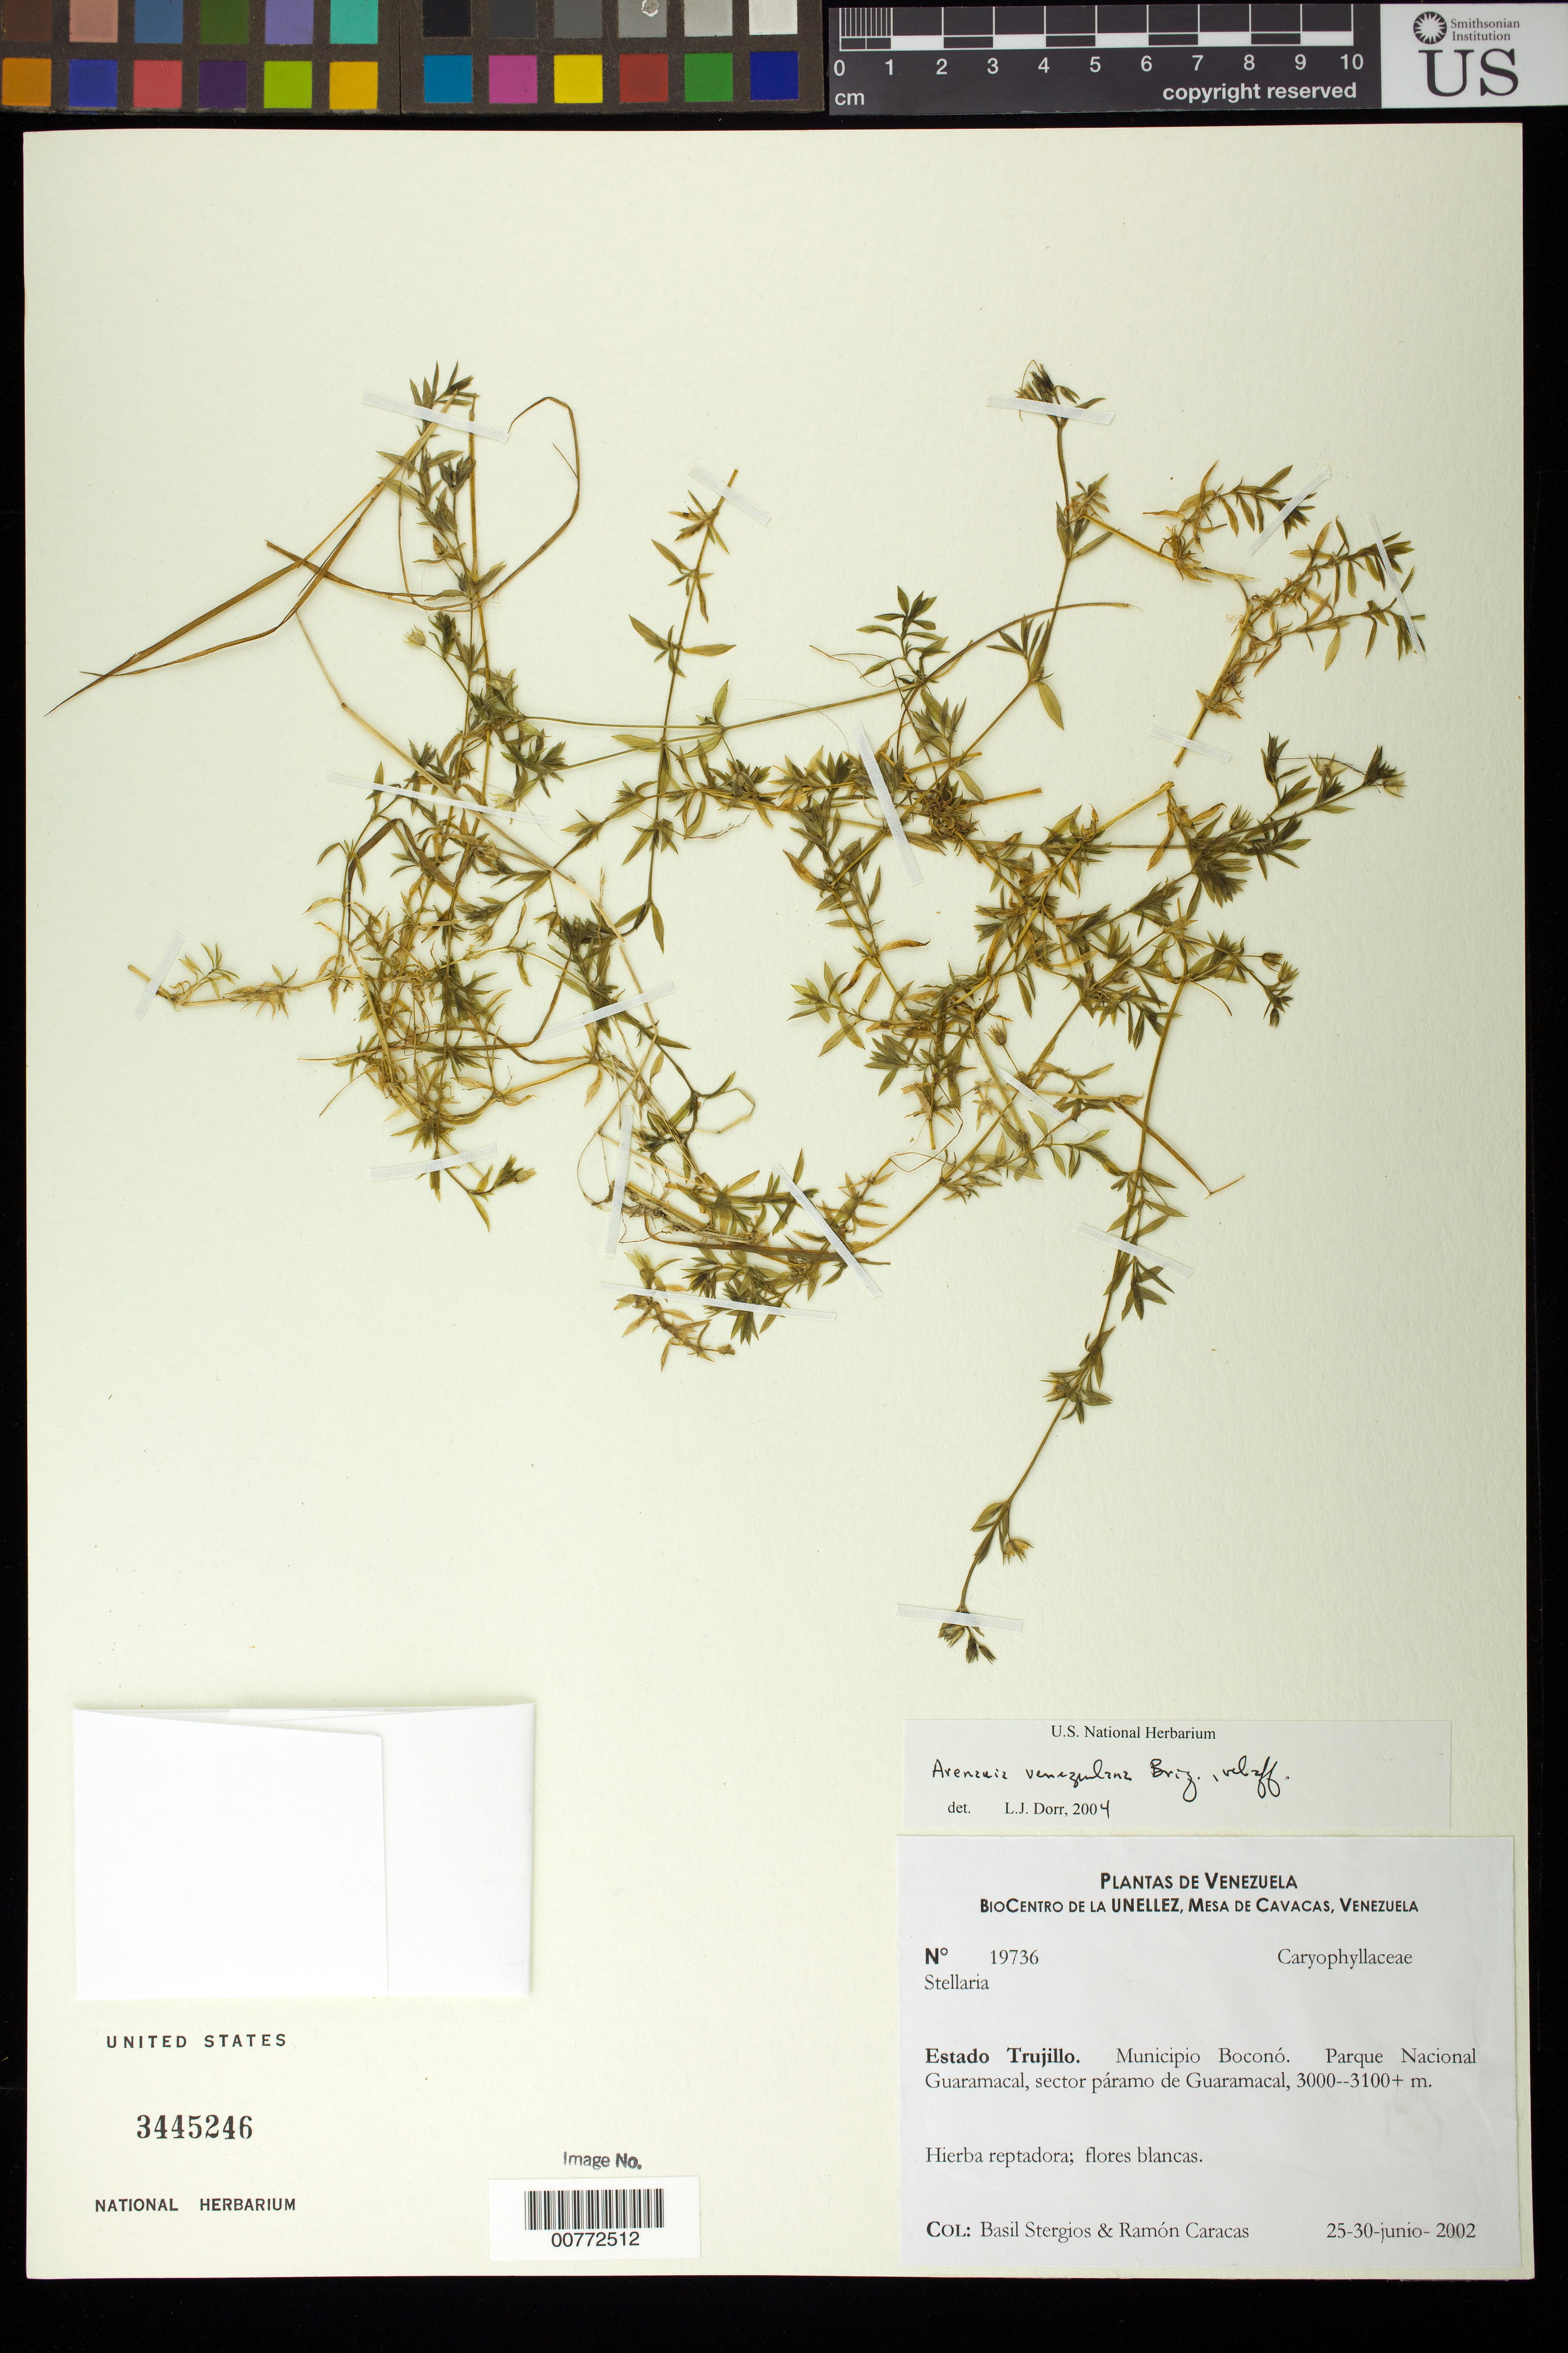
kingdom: Plantae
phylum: Tracheophyta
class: Magnoliopsida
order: Caryophyllales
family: Caryophyllaceae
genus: Arenaria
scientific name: Arenaria venezuelana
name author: Briq.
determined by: Dorr, L. J., (BOT), Smithsonian Institution - National Museum of Natural History (UNITED STATES)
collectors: B. G. Stergios & R. Caracas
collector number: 19736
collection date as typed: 25 Jun 2002 to 30 Jun 2002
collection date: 2002-06-25/2002-06-30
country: Venezuela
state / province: Trujillo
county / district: Boconó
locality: Parque Nacional Guaramacal, páramo de Guaramacal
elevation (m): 3000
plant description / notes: PORT, PRC, US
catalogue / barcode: US 3445246